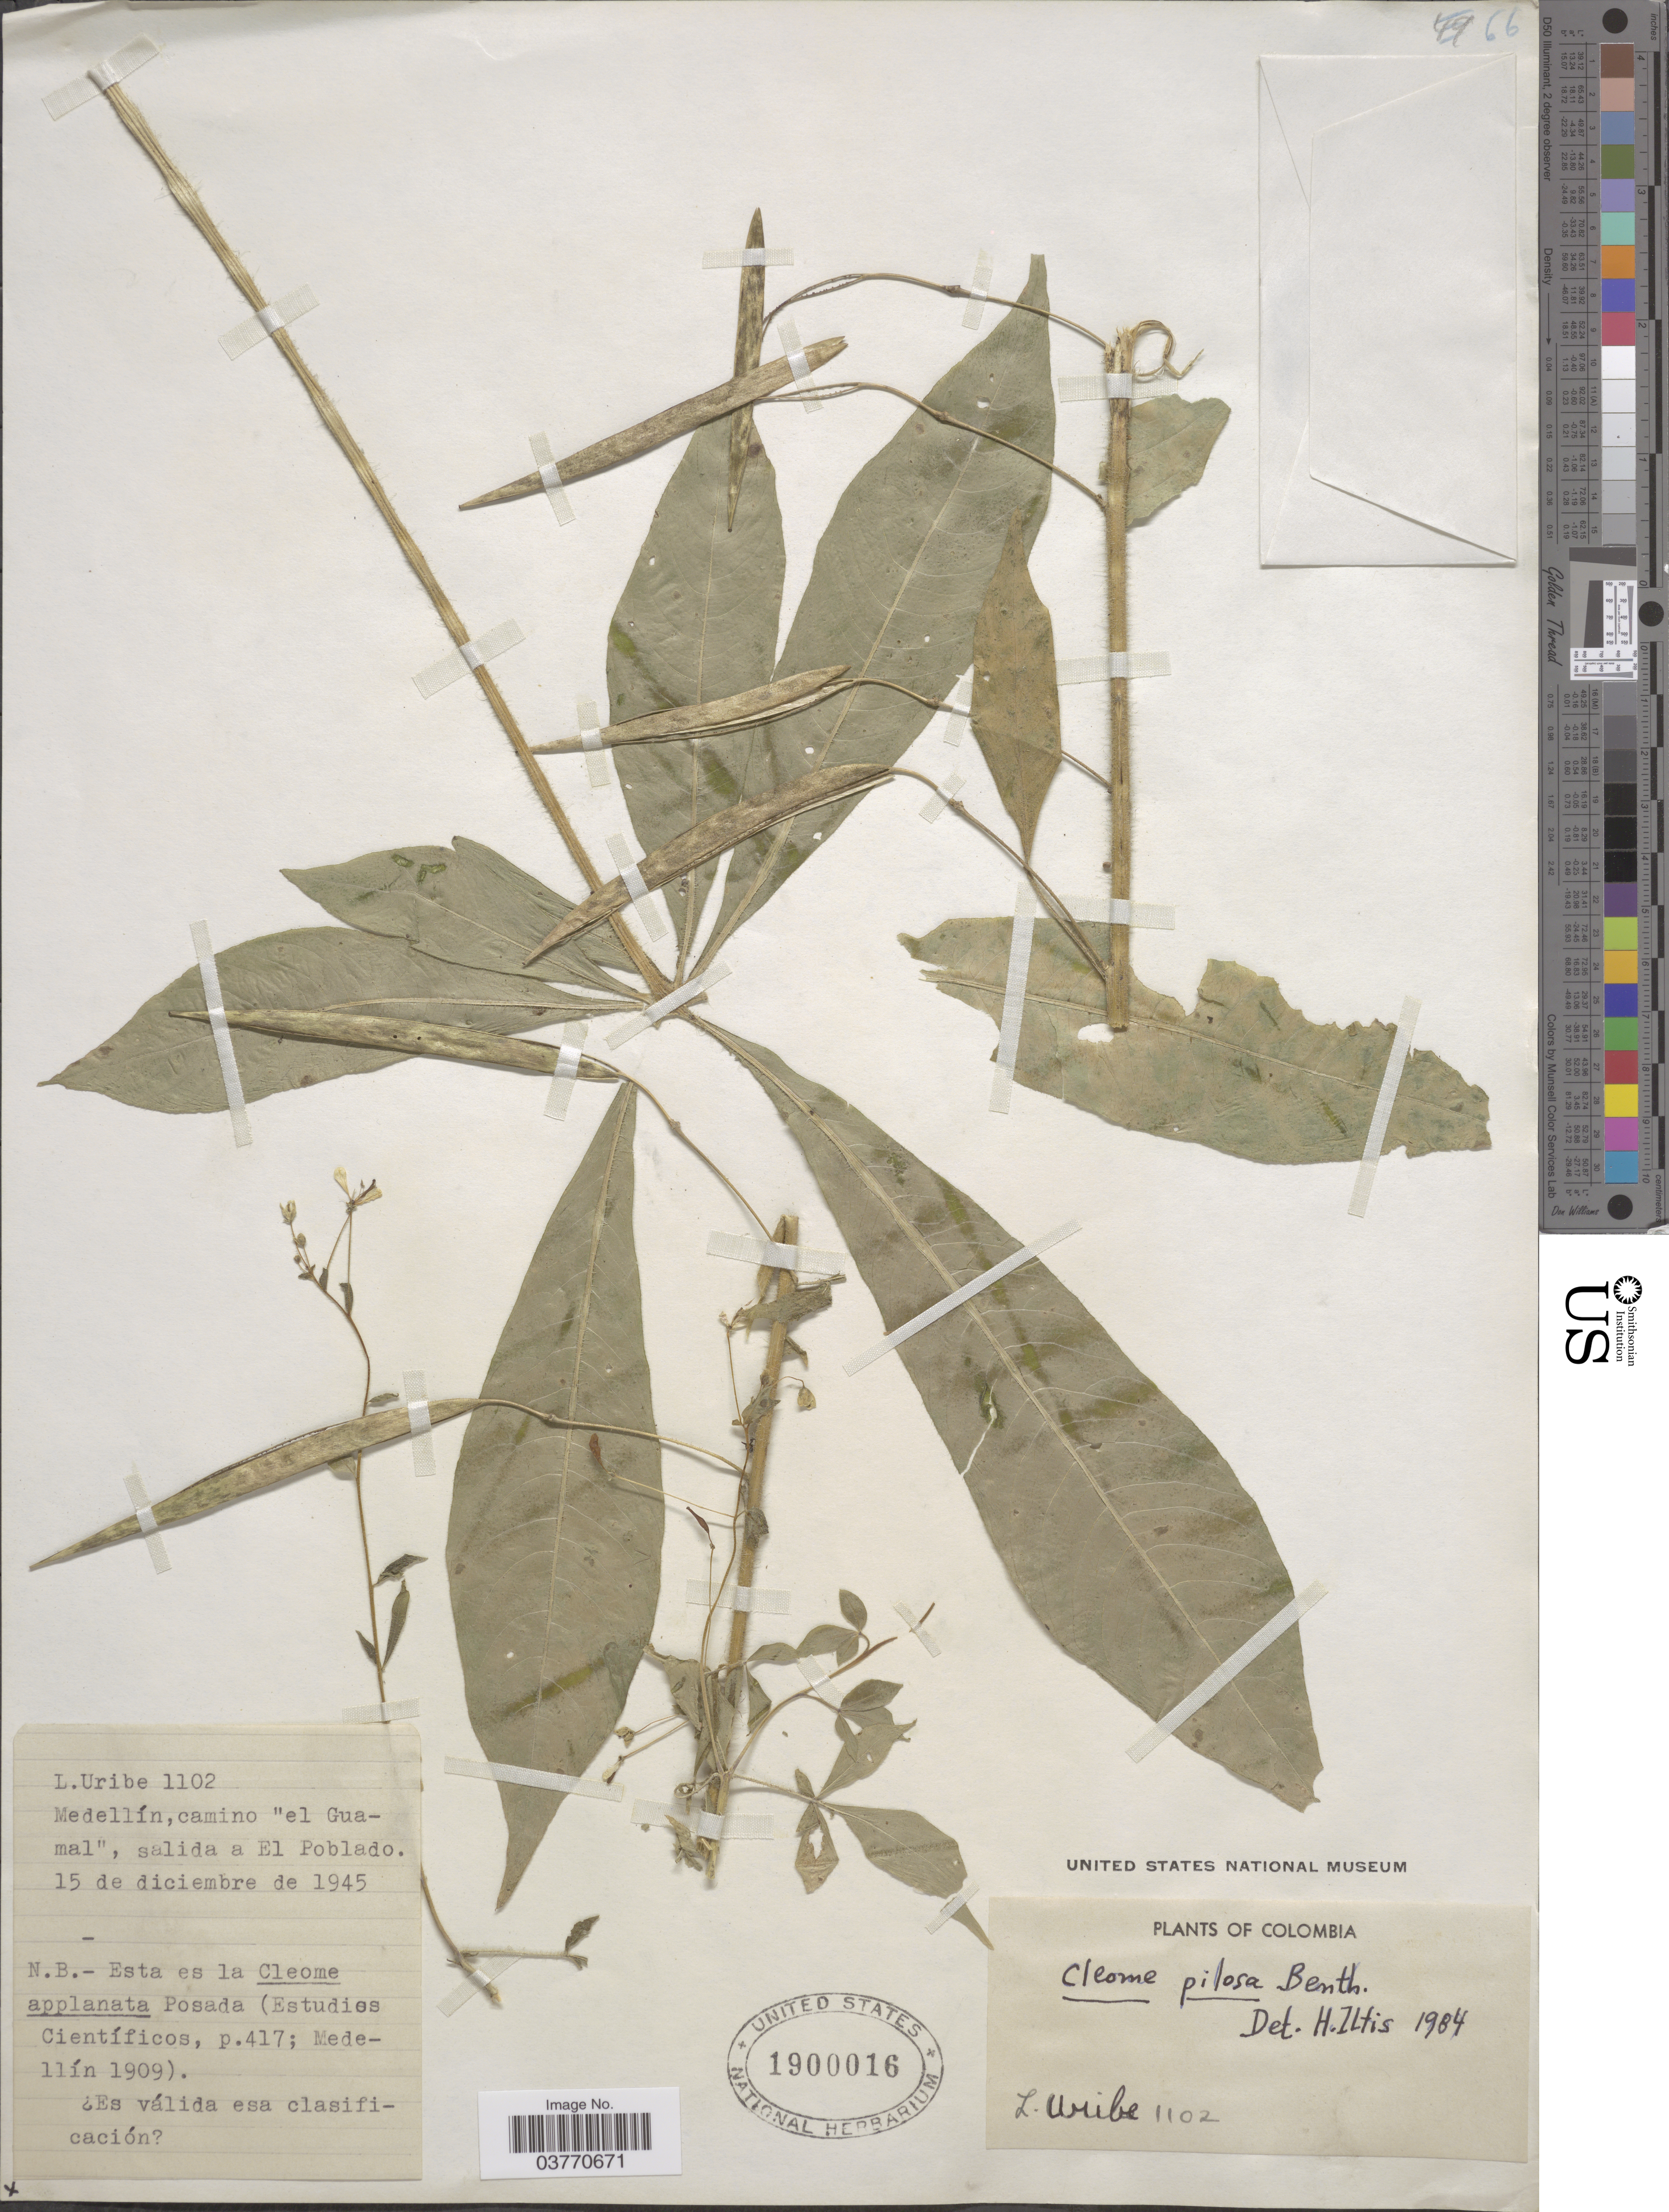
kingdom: Plantae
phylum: Tracheophyta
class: Magnoliopsida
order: Brassicales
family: Cleomaceae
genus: Cochranella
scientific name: Cochranella pilosa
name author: (Benth.) E.M. McGinty & Roalson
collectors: L. Uribe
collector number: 1102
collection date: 1945-12-15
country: Colombia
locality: Medellín, camino "el Guamal", salida a El Poblado.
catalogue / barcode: US 1900016